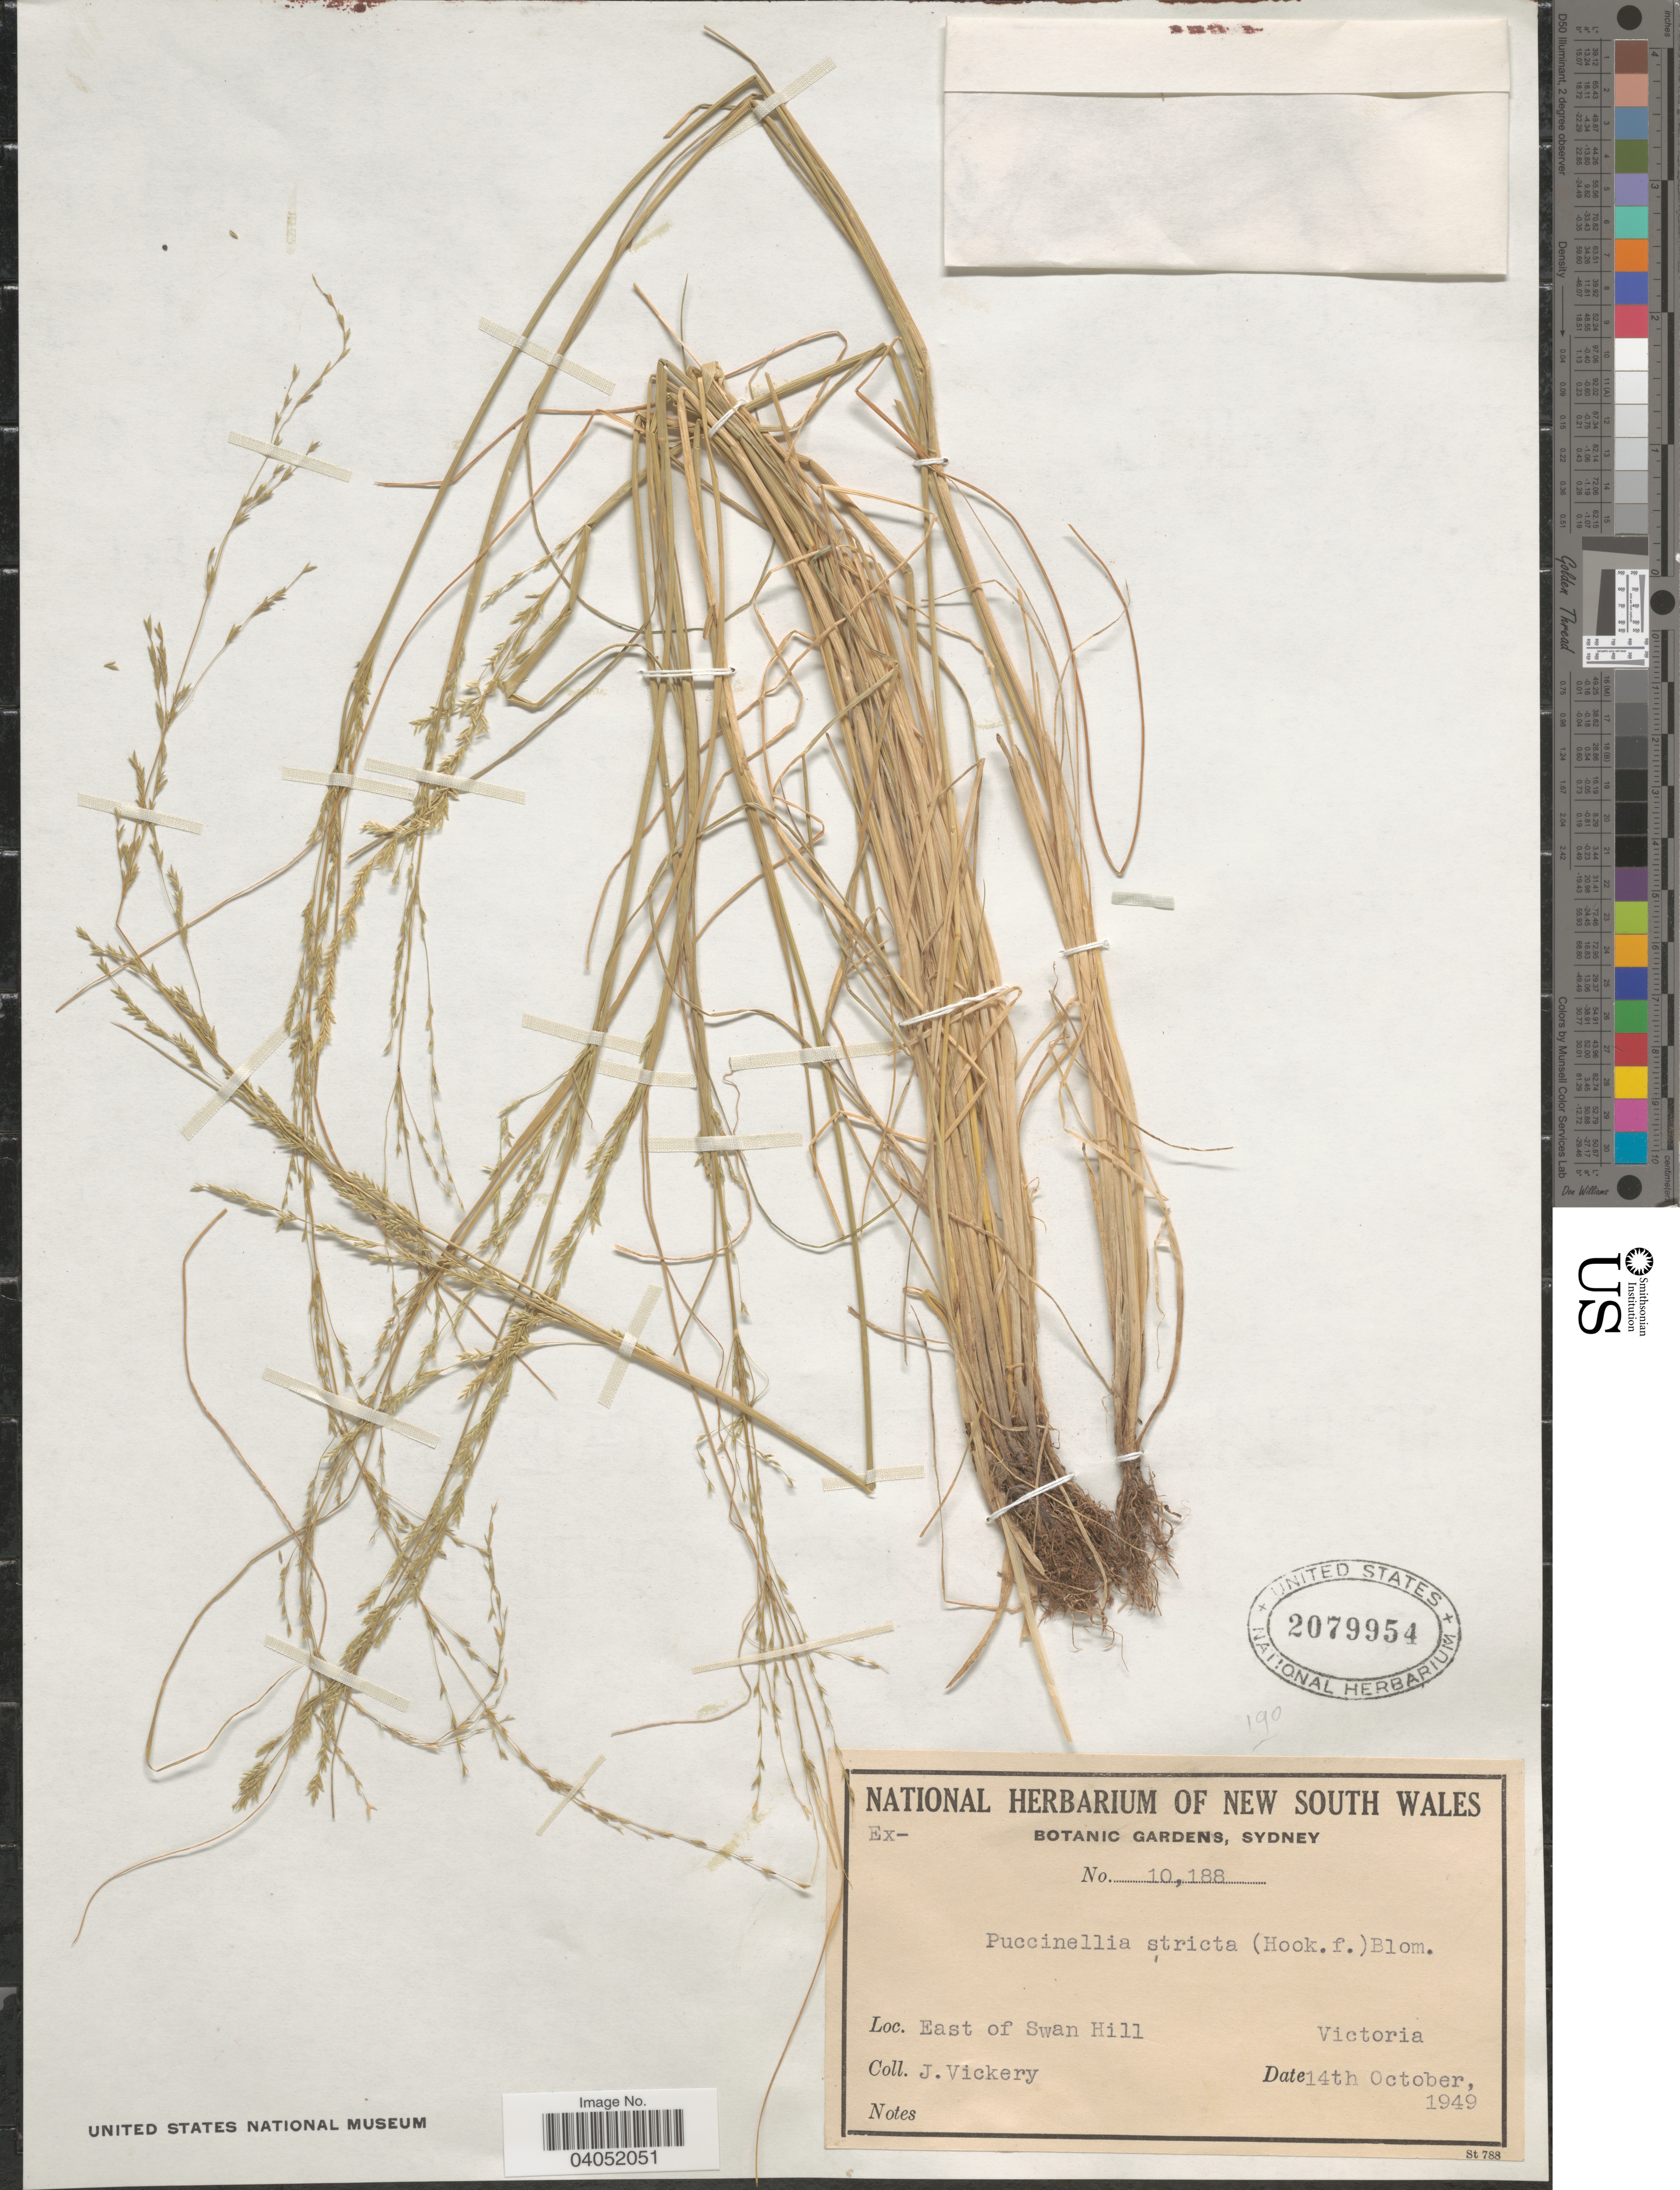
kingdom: Plantae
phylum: Tracheophyta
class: Liliopsida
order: Poales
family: Poaceae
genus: Puccinellia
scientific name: Puccinellia stricta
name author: Keng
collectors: J. Vickery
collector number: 10188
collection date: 1949-10-14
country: Australia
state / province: New South Wales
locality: East of Swan Hill Victoria.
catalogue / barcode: US 2079954